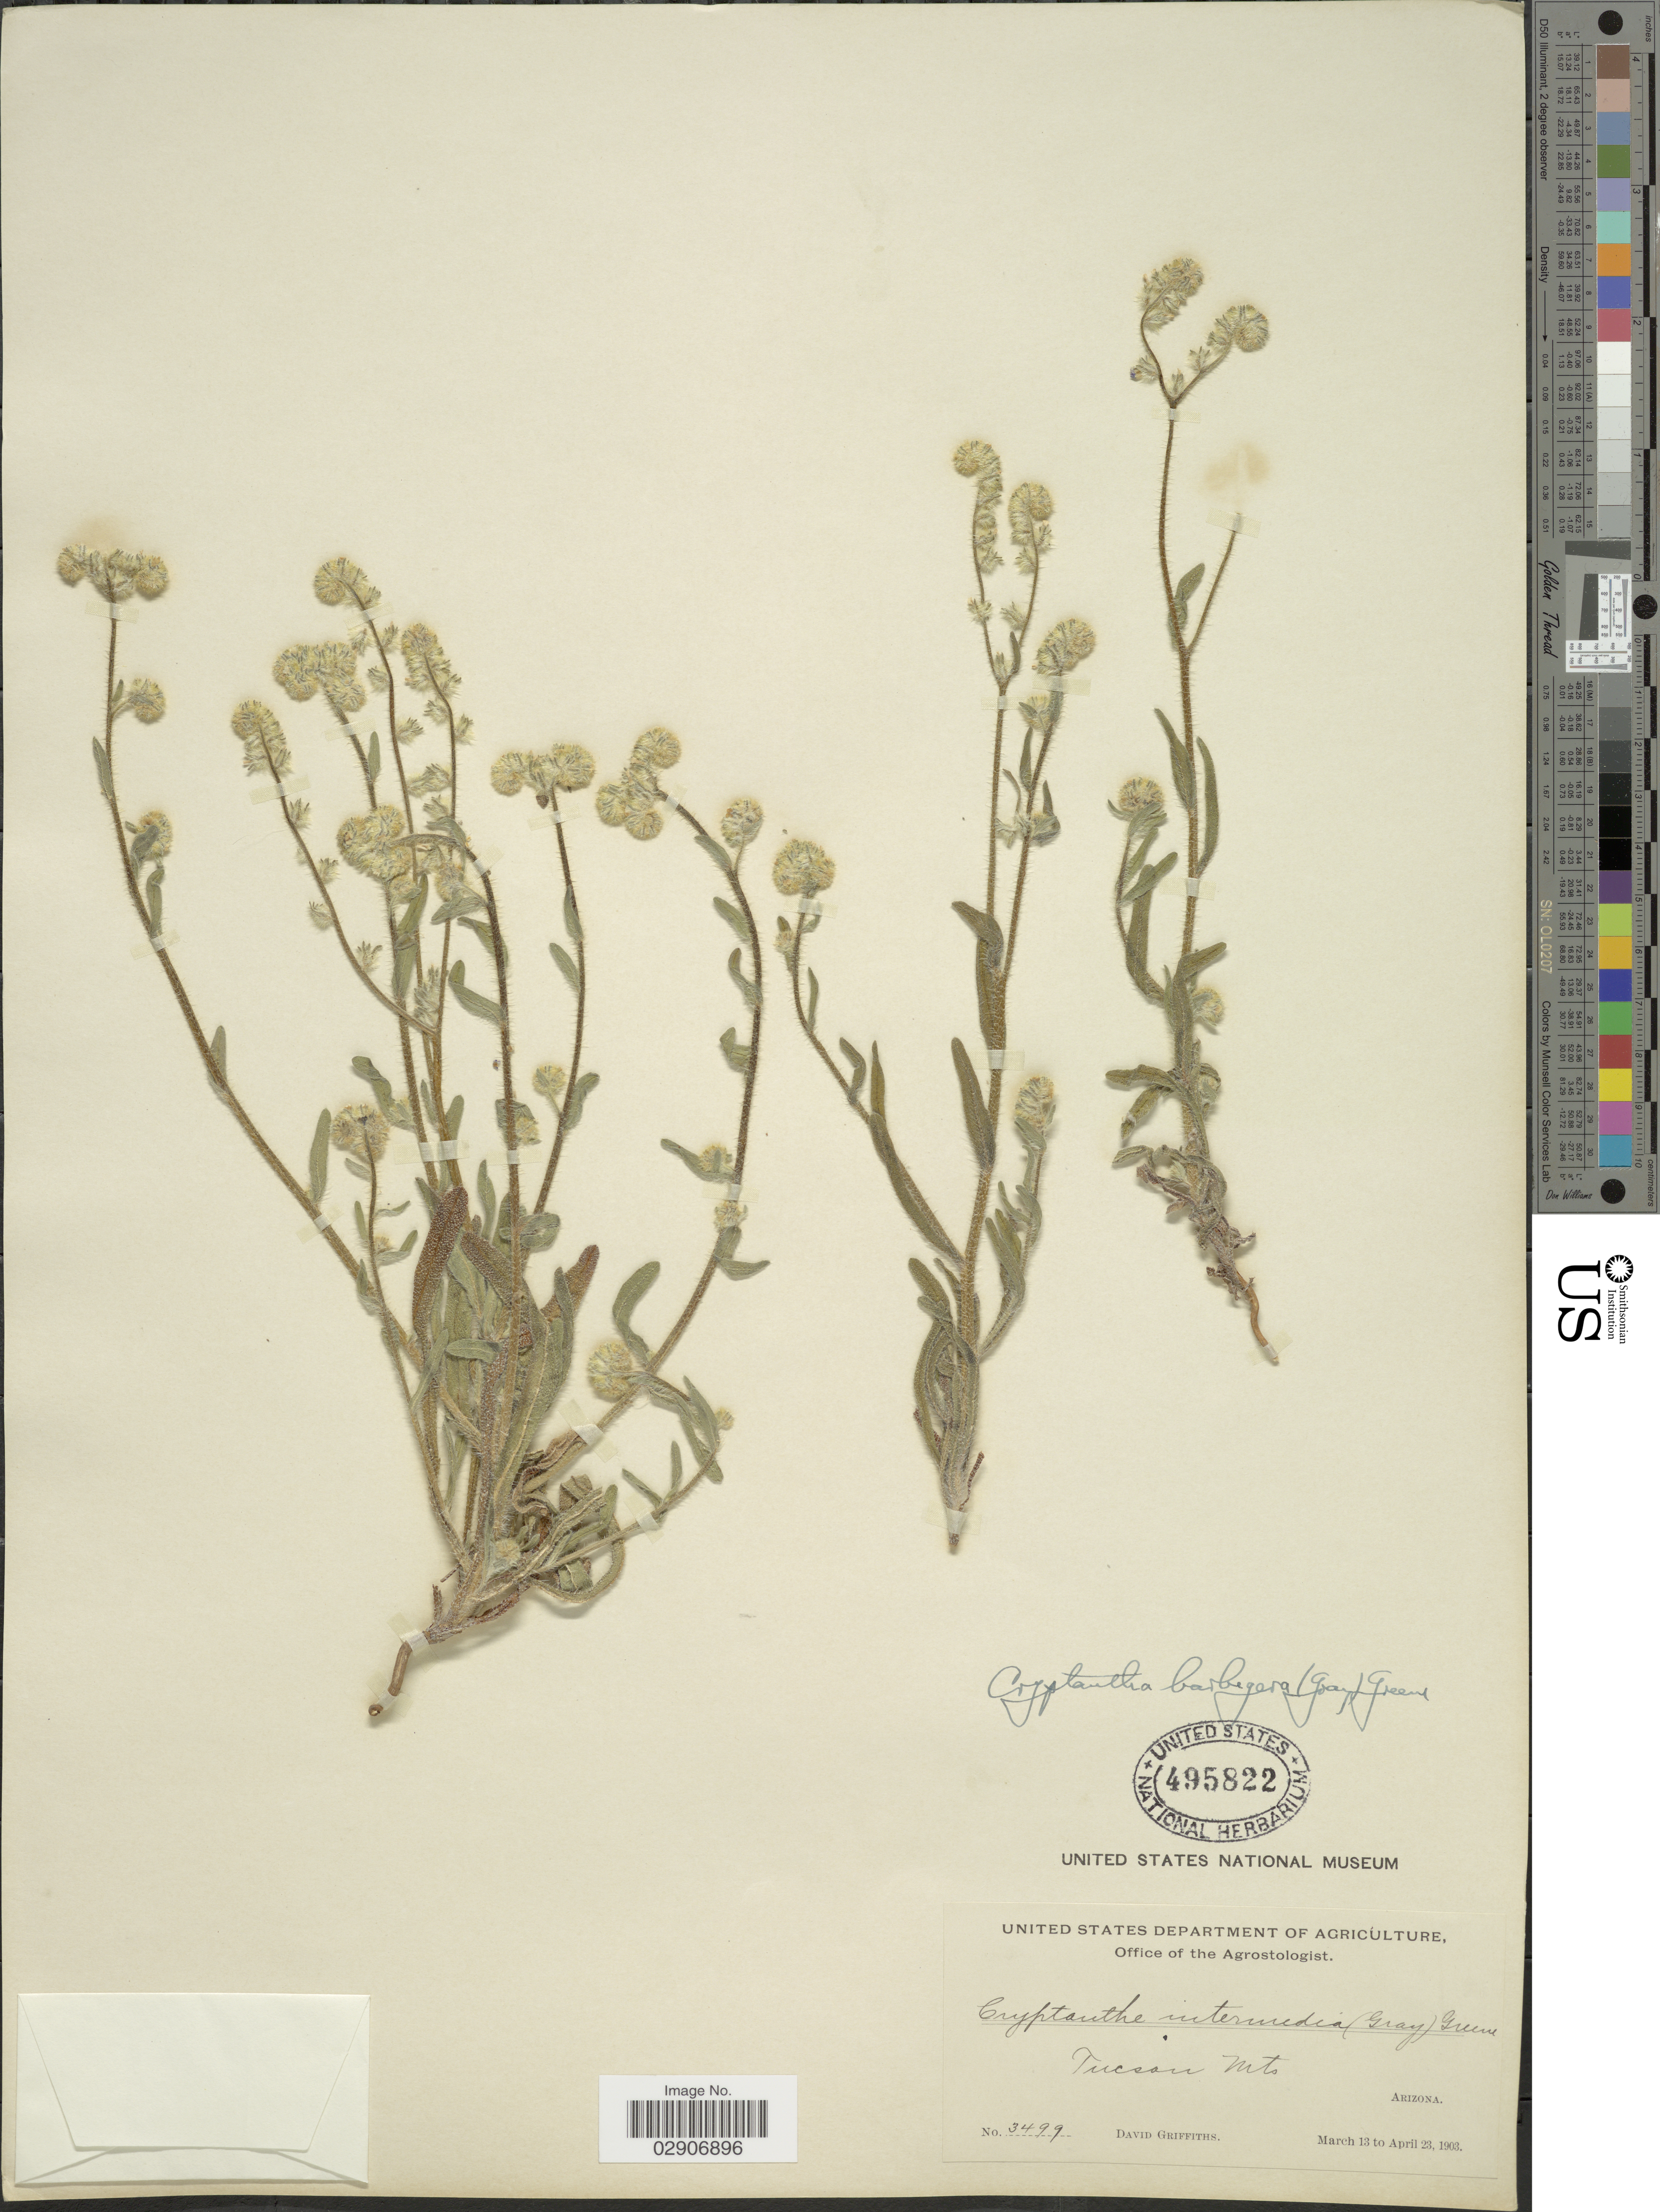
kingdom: Plantae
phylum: Tracheophyta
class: Magnoliopsida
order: Boraginales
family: Boraginaceae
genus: Cryptantha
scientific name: Cryptantha barbigera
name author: (A. Gray) Greene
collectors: D. Griffiths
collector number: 3499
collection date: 1903-03-13/1903-04-23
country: United States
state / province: Arizona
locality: Tucson Mts.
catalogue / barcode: US 495822